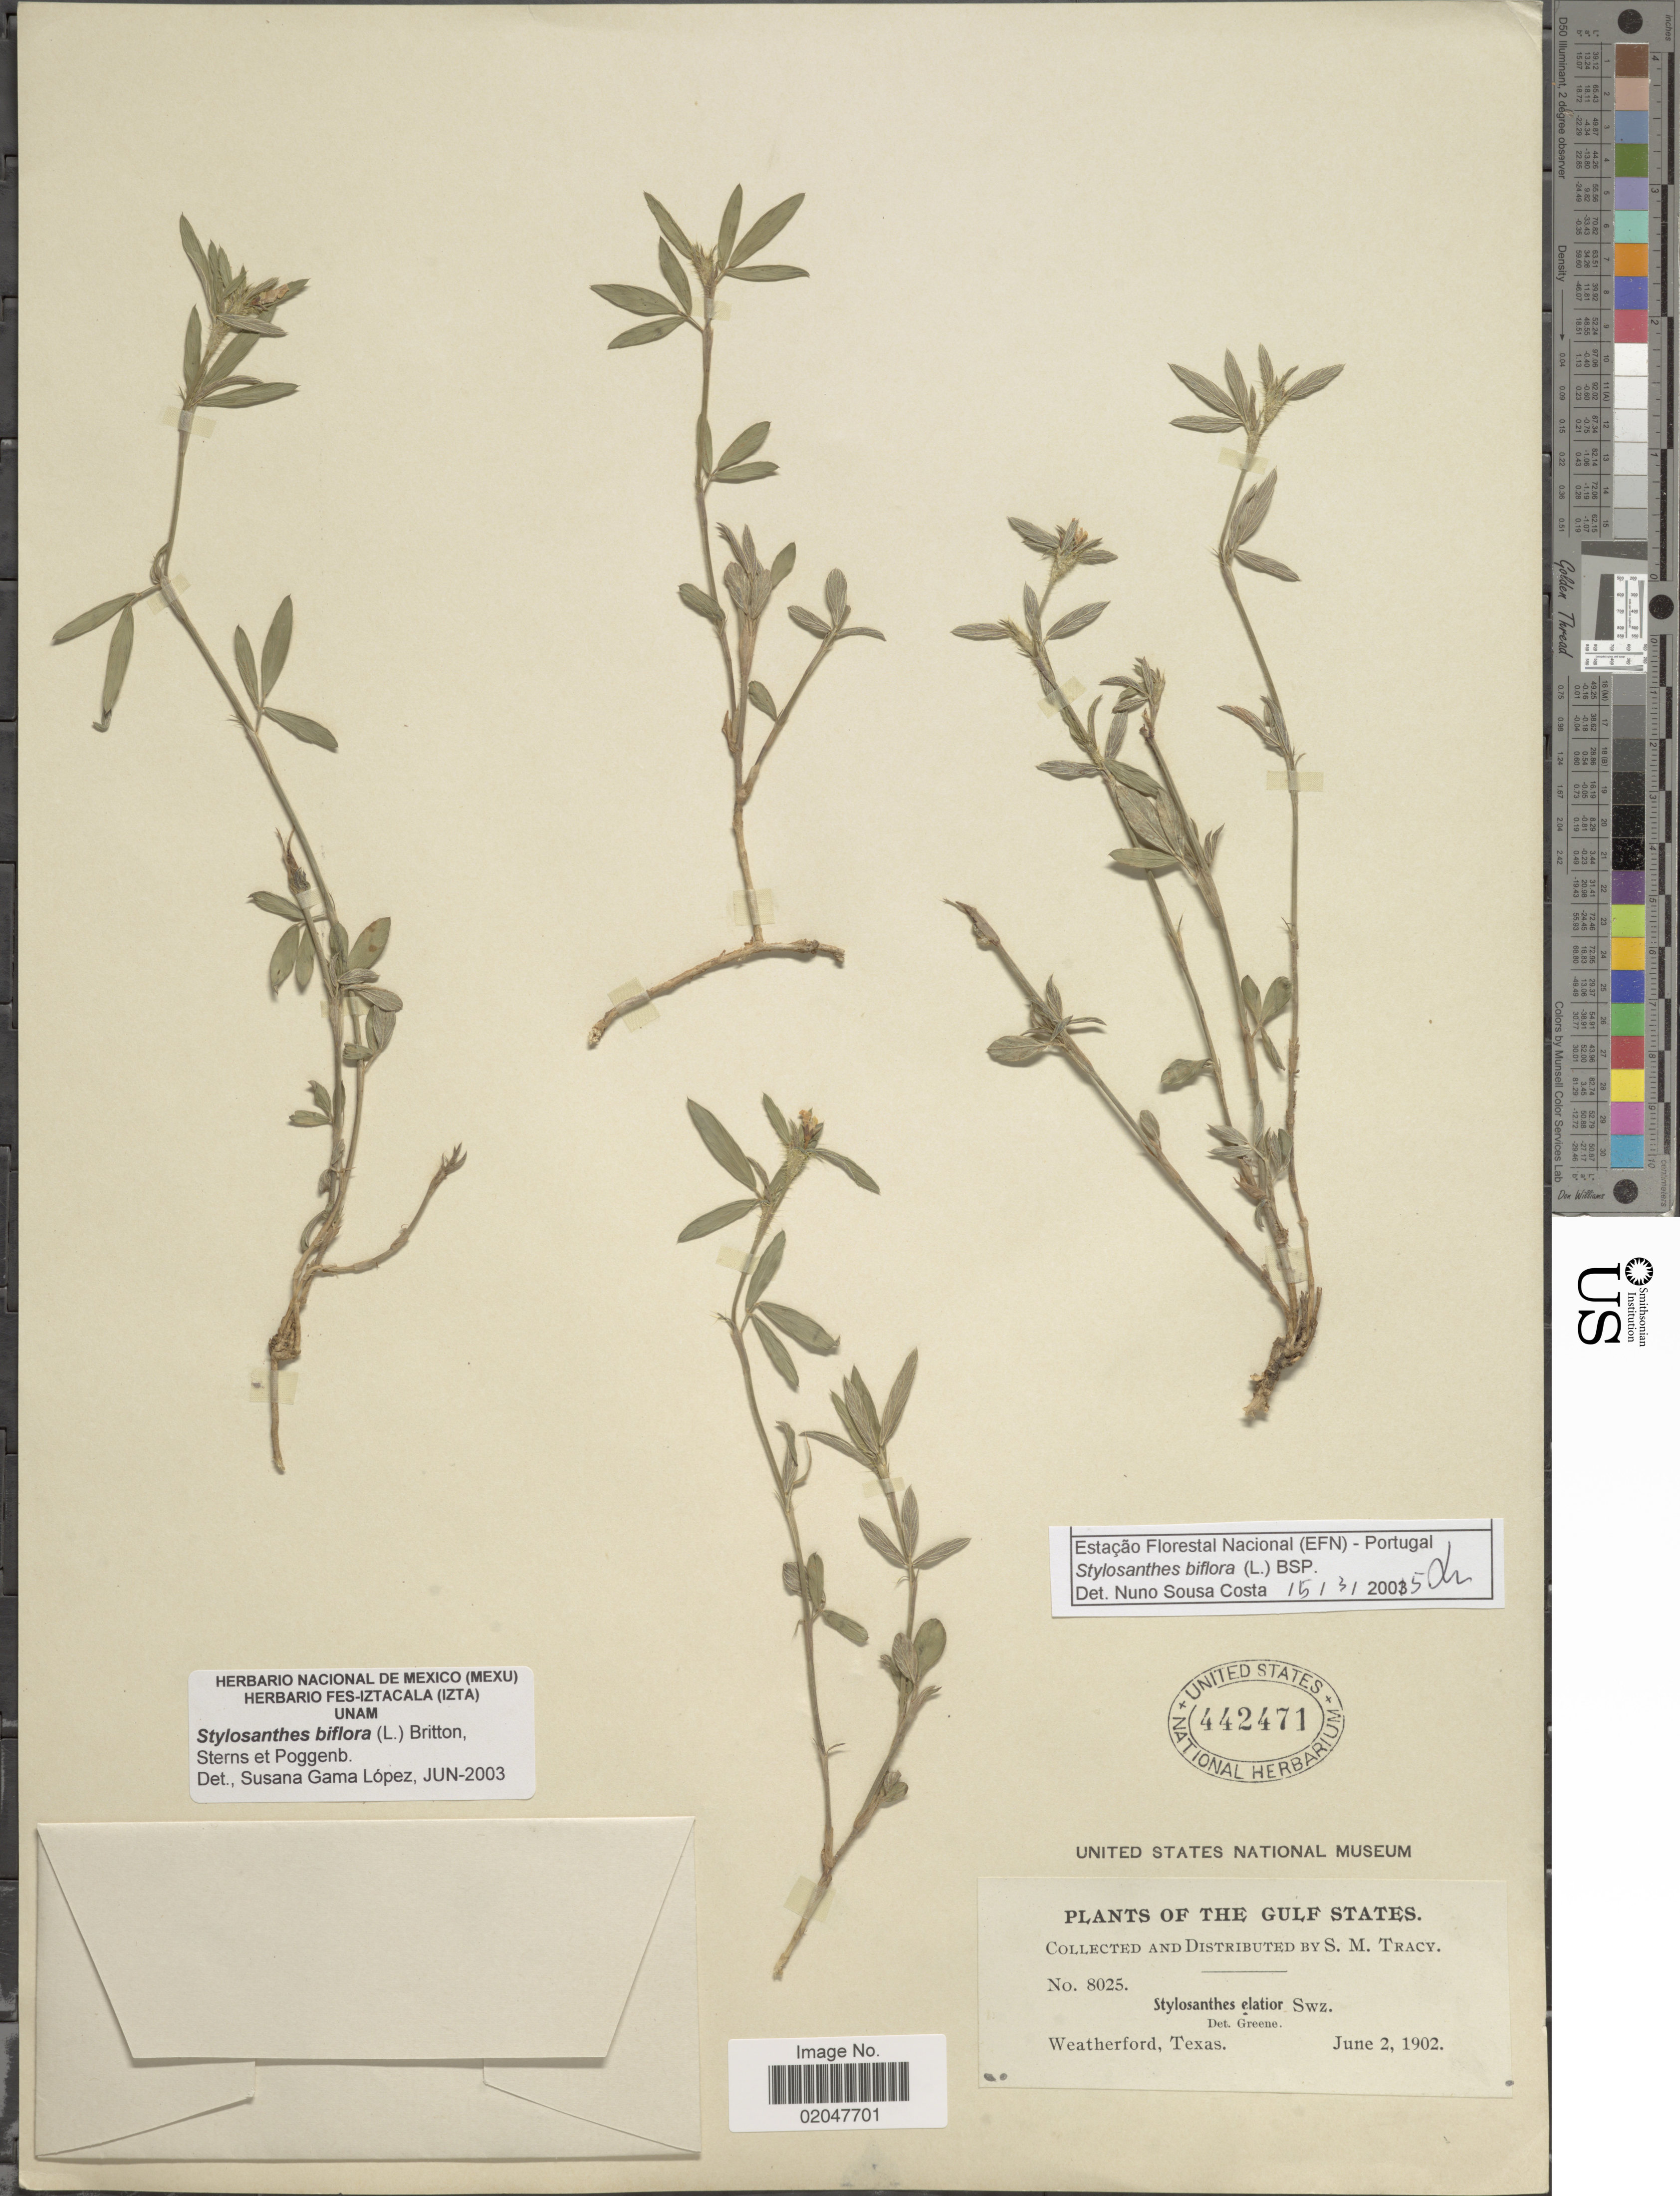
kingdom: Plantae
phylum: Tracheophyta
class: Magnoliopsida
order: Fabales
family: Fabaceae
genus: Stylosanthes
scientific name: Stylosanthes biflora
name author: (L.) Britton et al.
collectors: S. M. Tracy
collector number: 8025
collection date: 1902-06-02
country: United States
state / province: Texas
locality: Gulf States, Weatherford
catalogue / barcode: US 442471